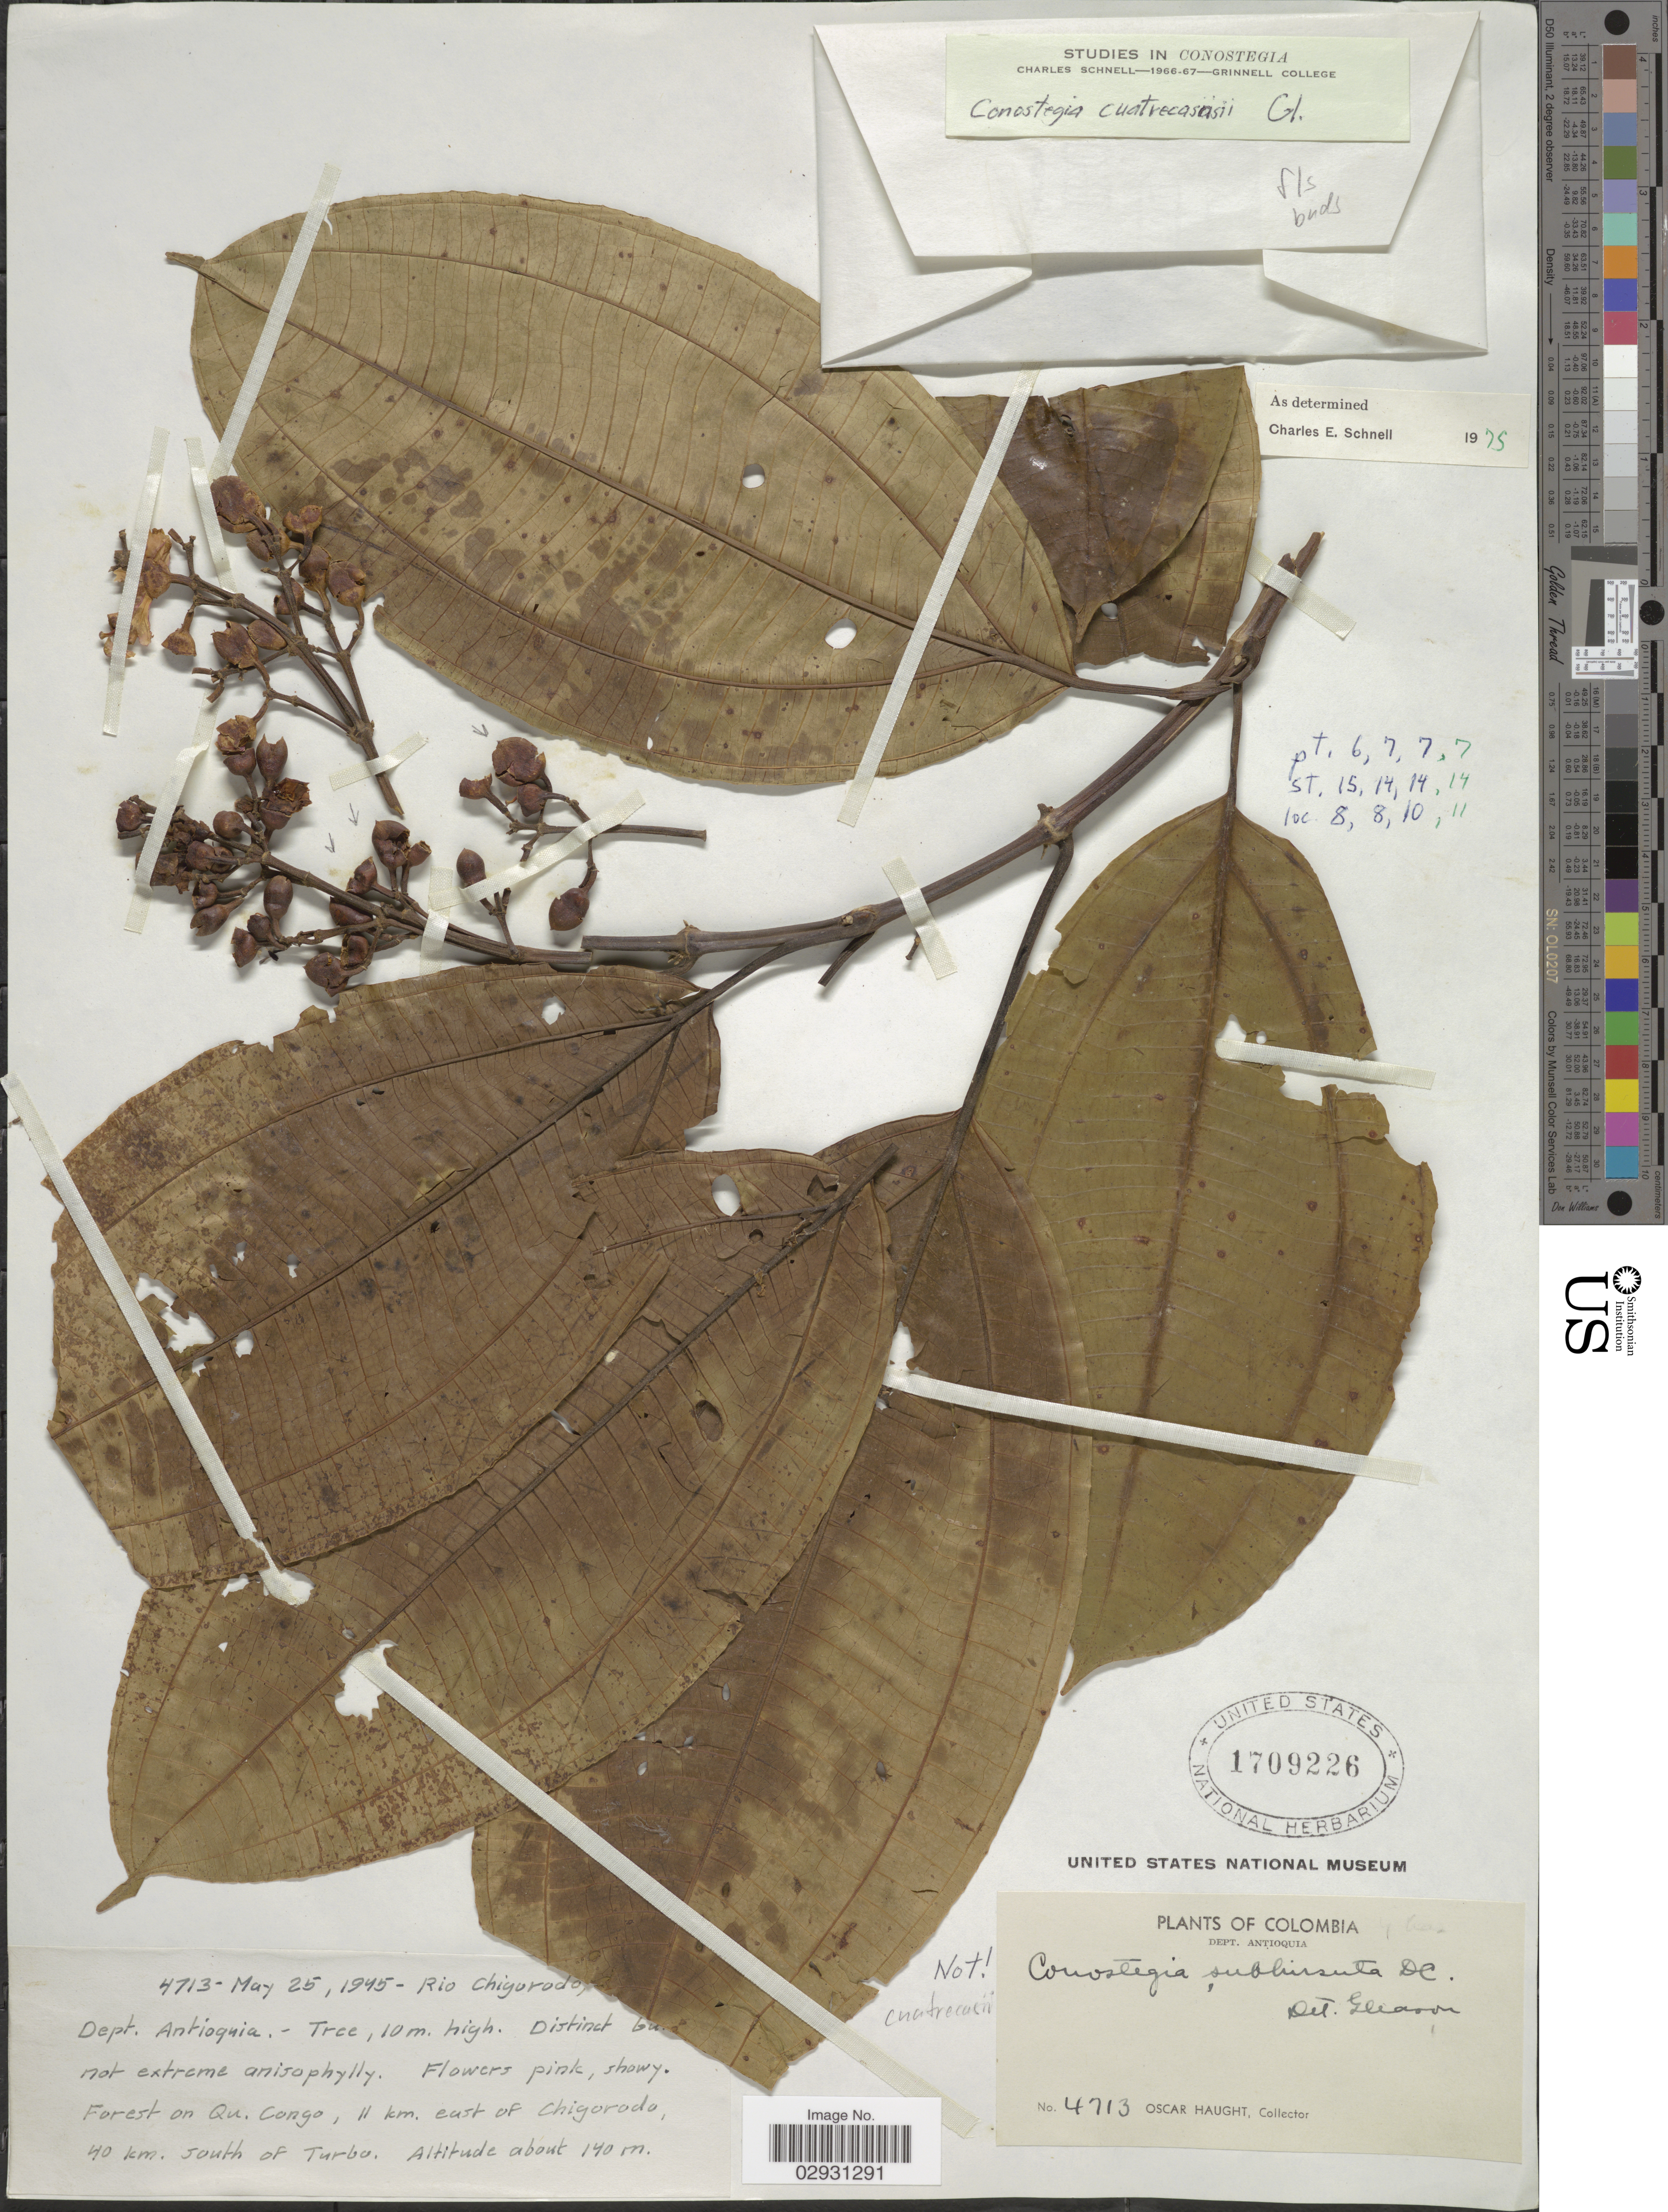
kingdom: Plantae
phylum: Tracheophyta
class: Magnoliopsida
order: Myrtales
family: Melastomataceae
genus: Conostegia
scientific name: Conostegia cuatrecasasii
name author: Gleason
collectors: O. L. Haught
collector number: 4713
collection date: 1945-05-25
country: Colombia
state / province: Antioquia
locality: Dept. Antioquia. Rio Chigorodoy [illegible text]. Forest on Qu. Congo, N km east of Chigorodo, 40 km. south of Turbo.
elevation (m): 140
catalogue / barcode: US 1709226